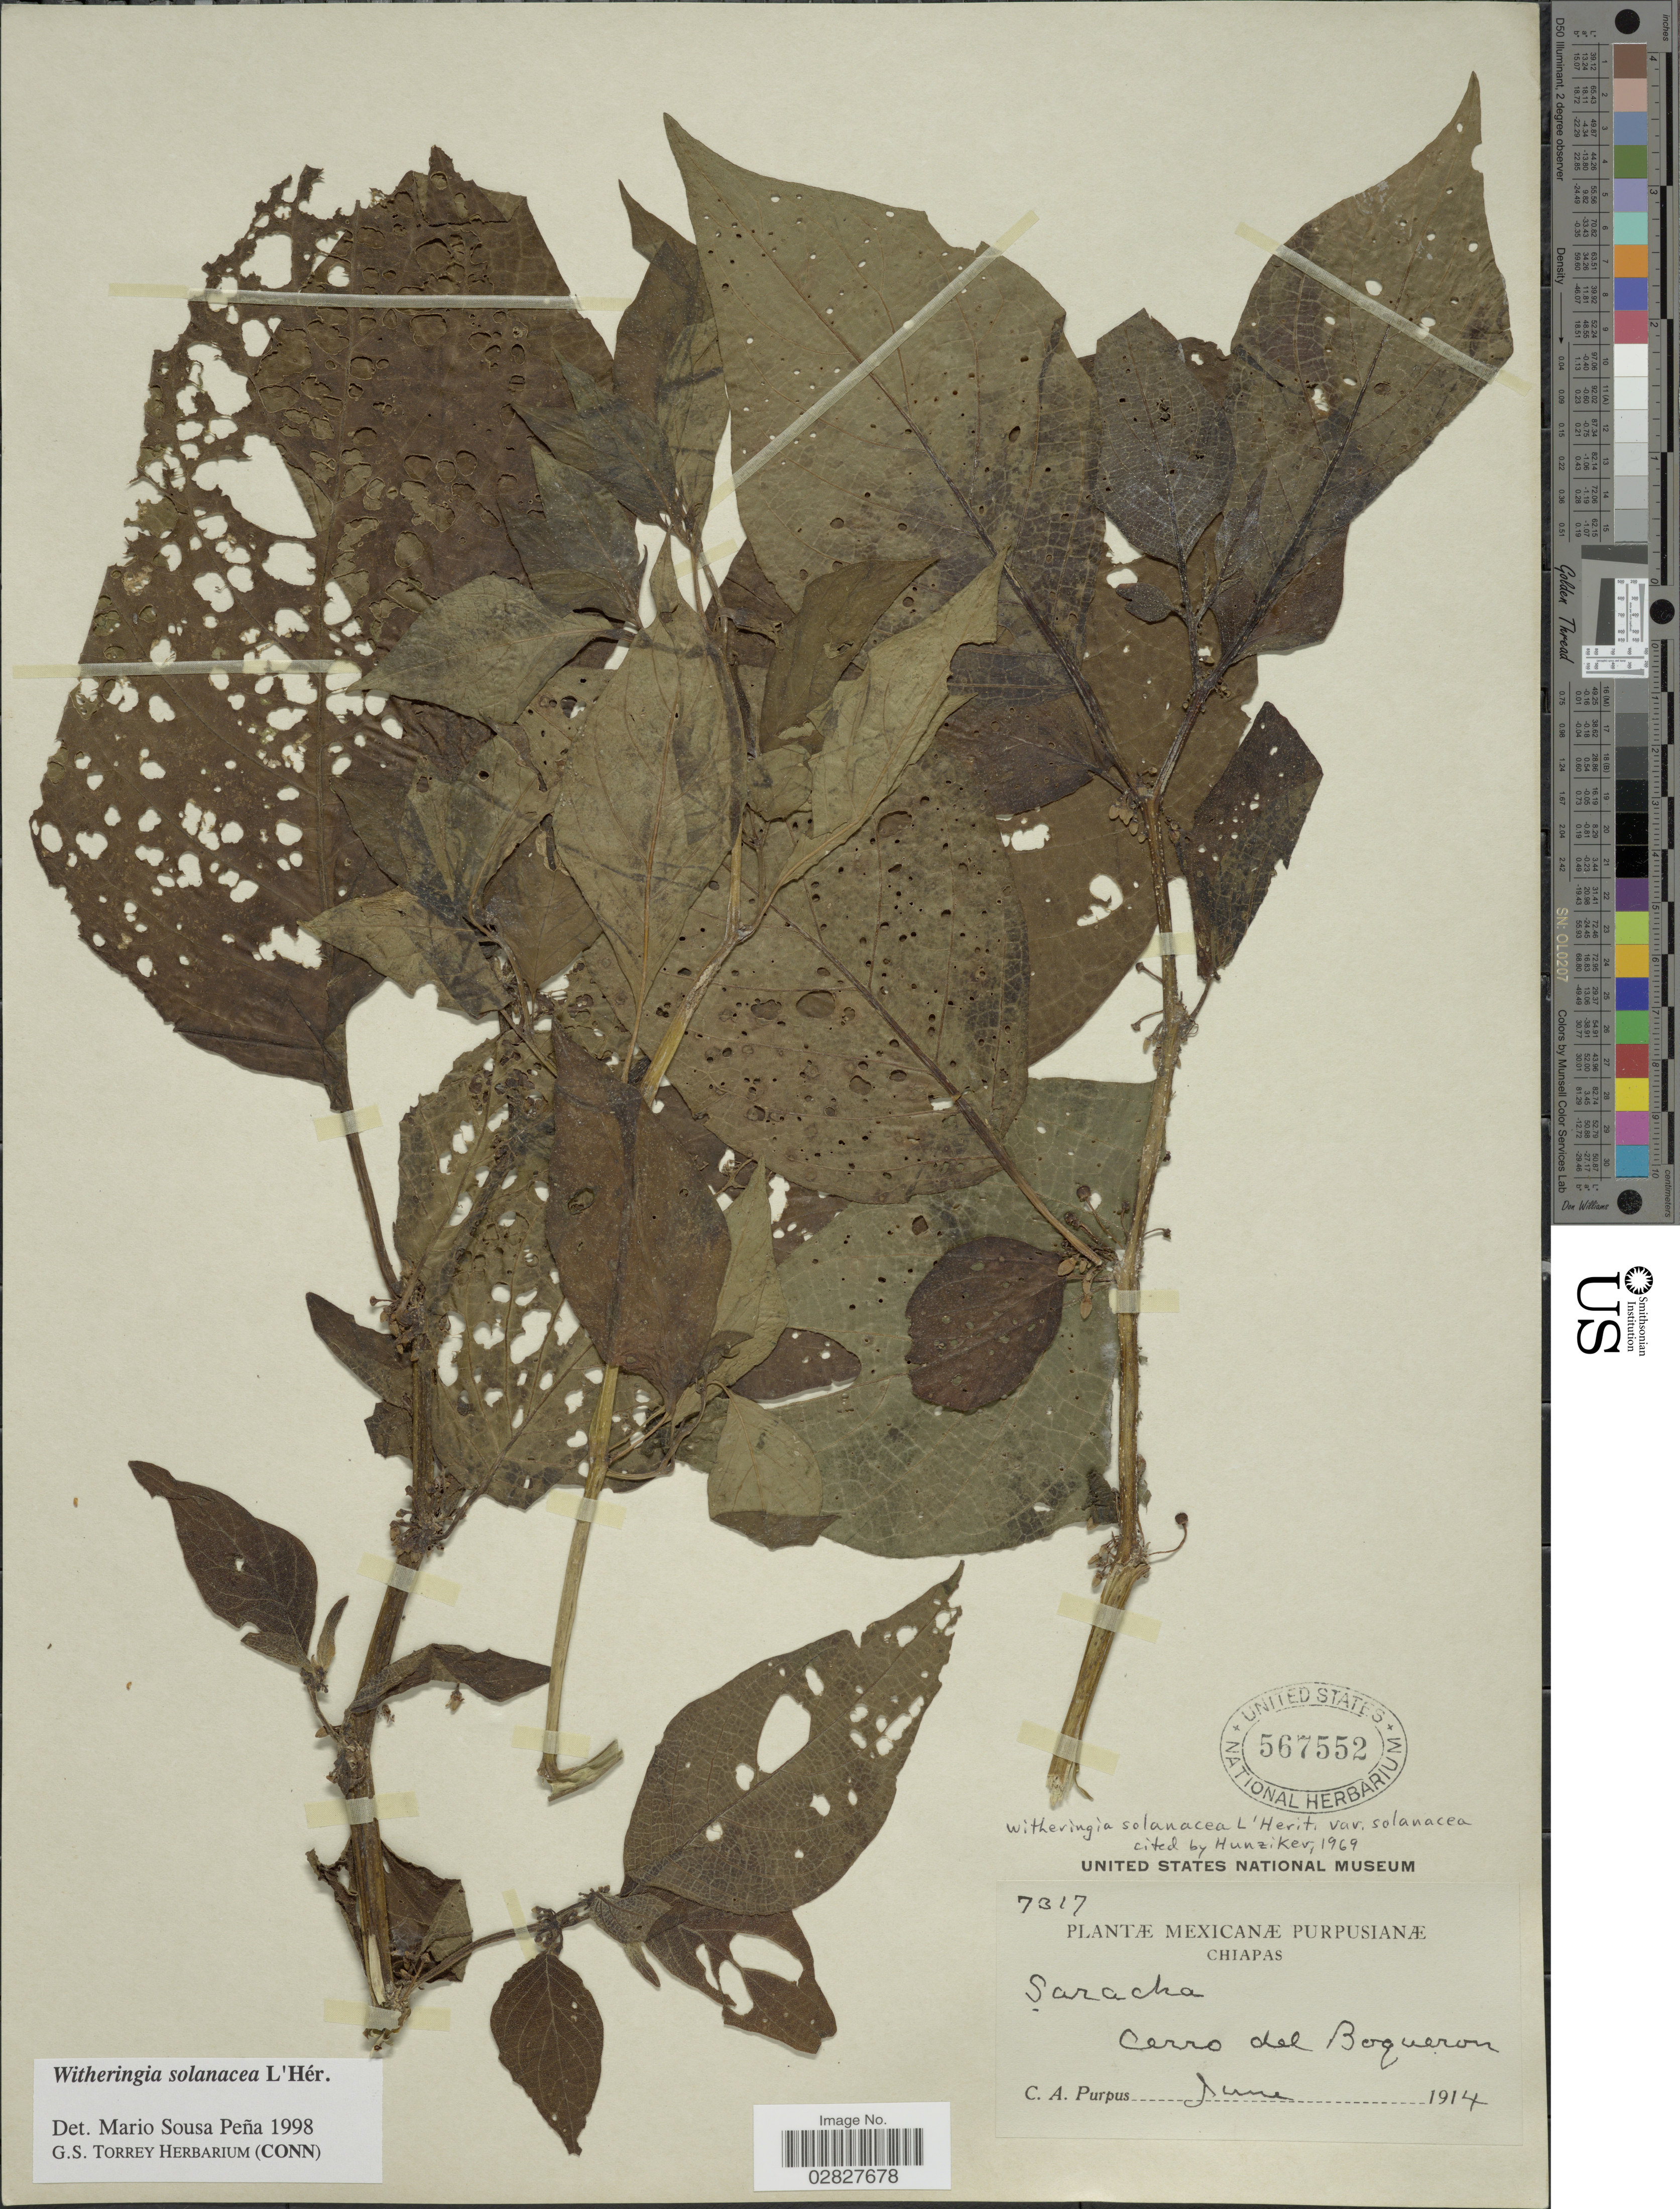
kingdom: Plantae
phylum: Tracheophyta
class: Magnoliopsida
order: Solanales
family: Solanaceae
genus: Witheringia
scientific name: Witheringia solanacea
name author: L'Hér.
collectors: C. A. Purpus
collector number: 7317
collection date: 1914-06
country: Mexico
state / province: Chiapas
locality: Cerro del Boqueron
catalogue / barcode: US 567552